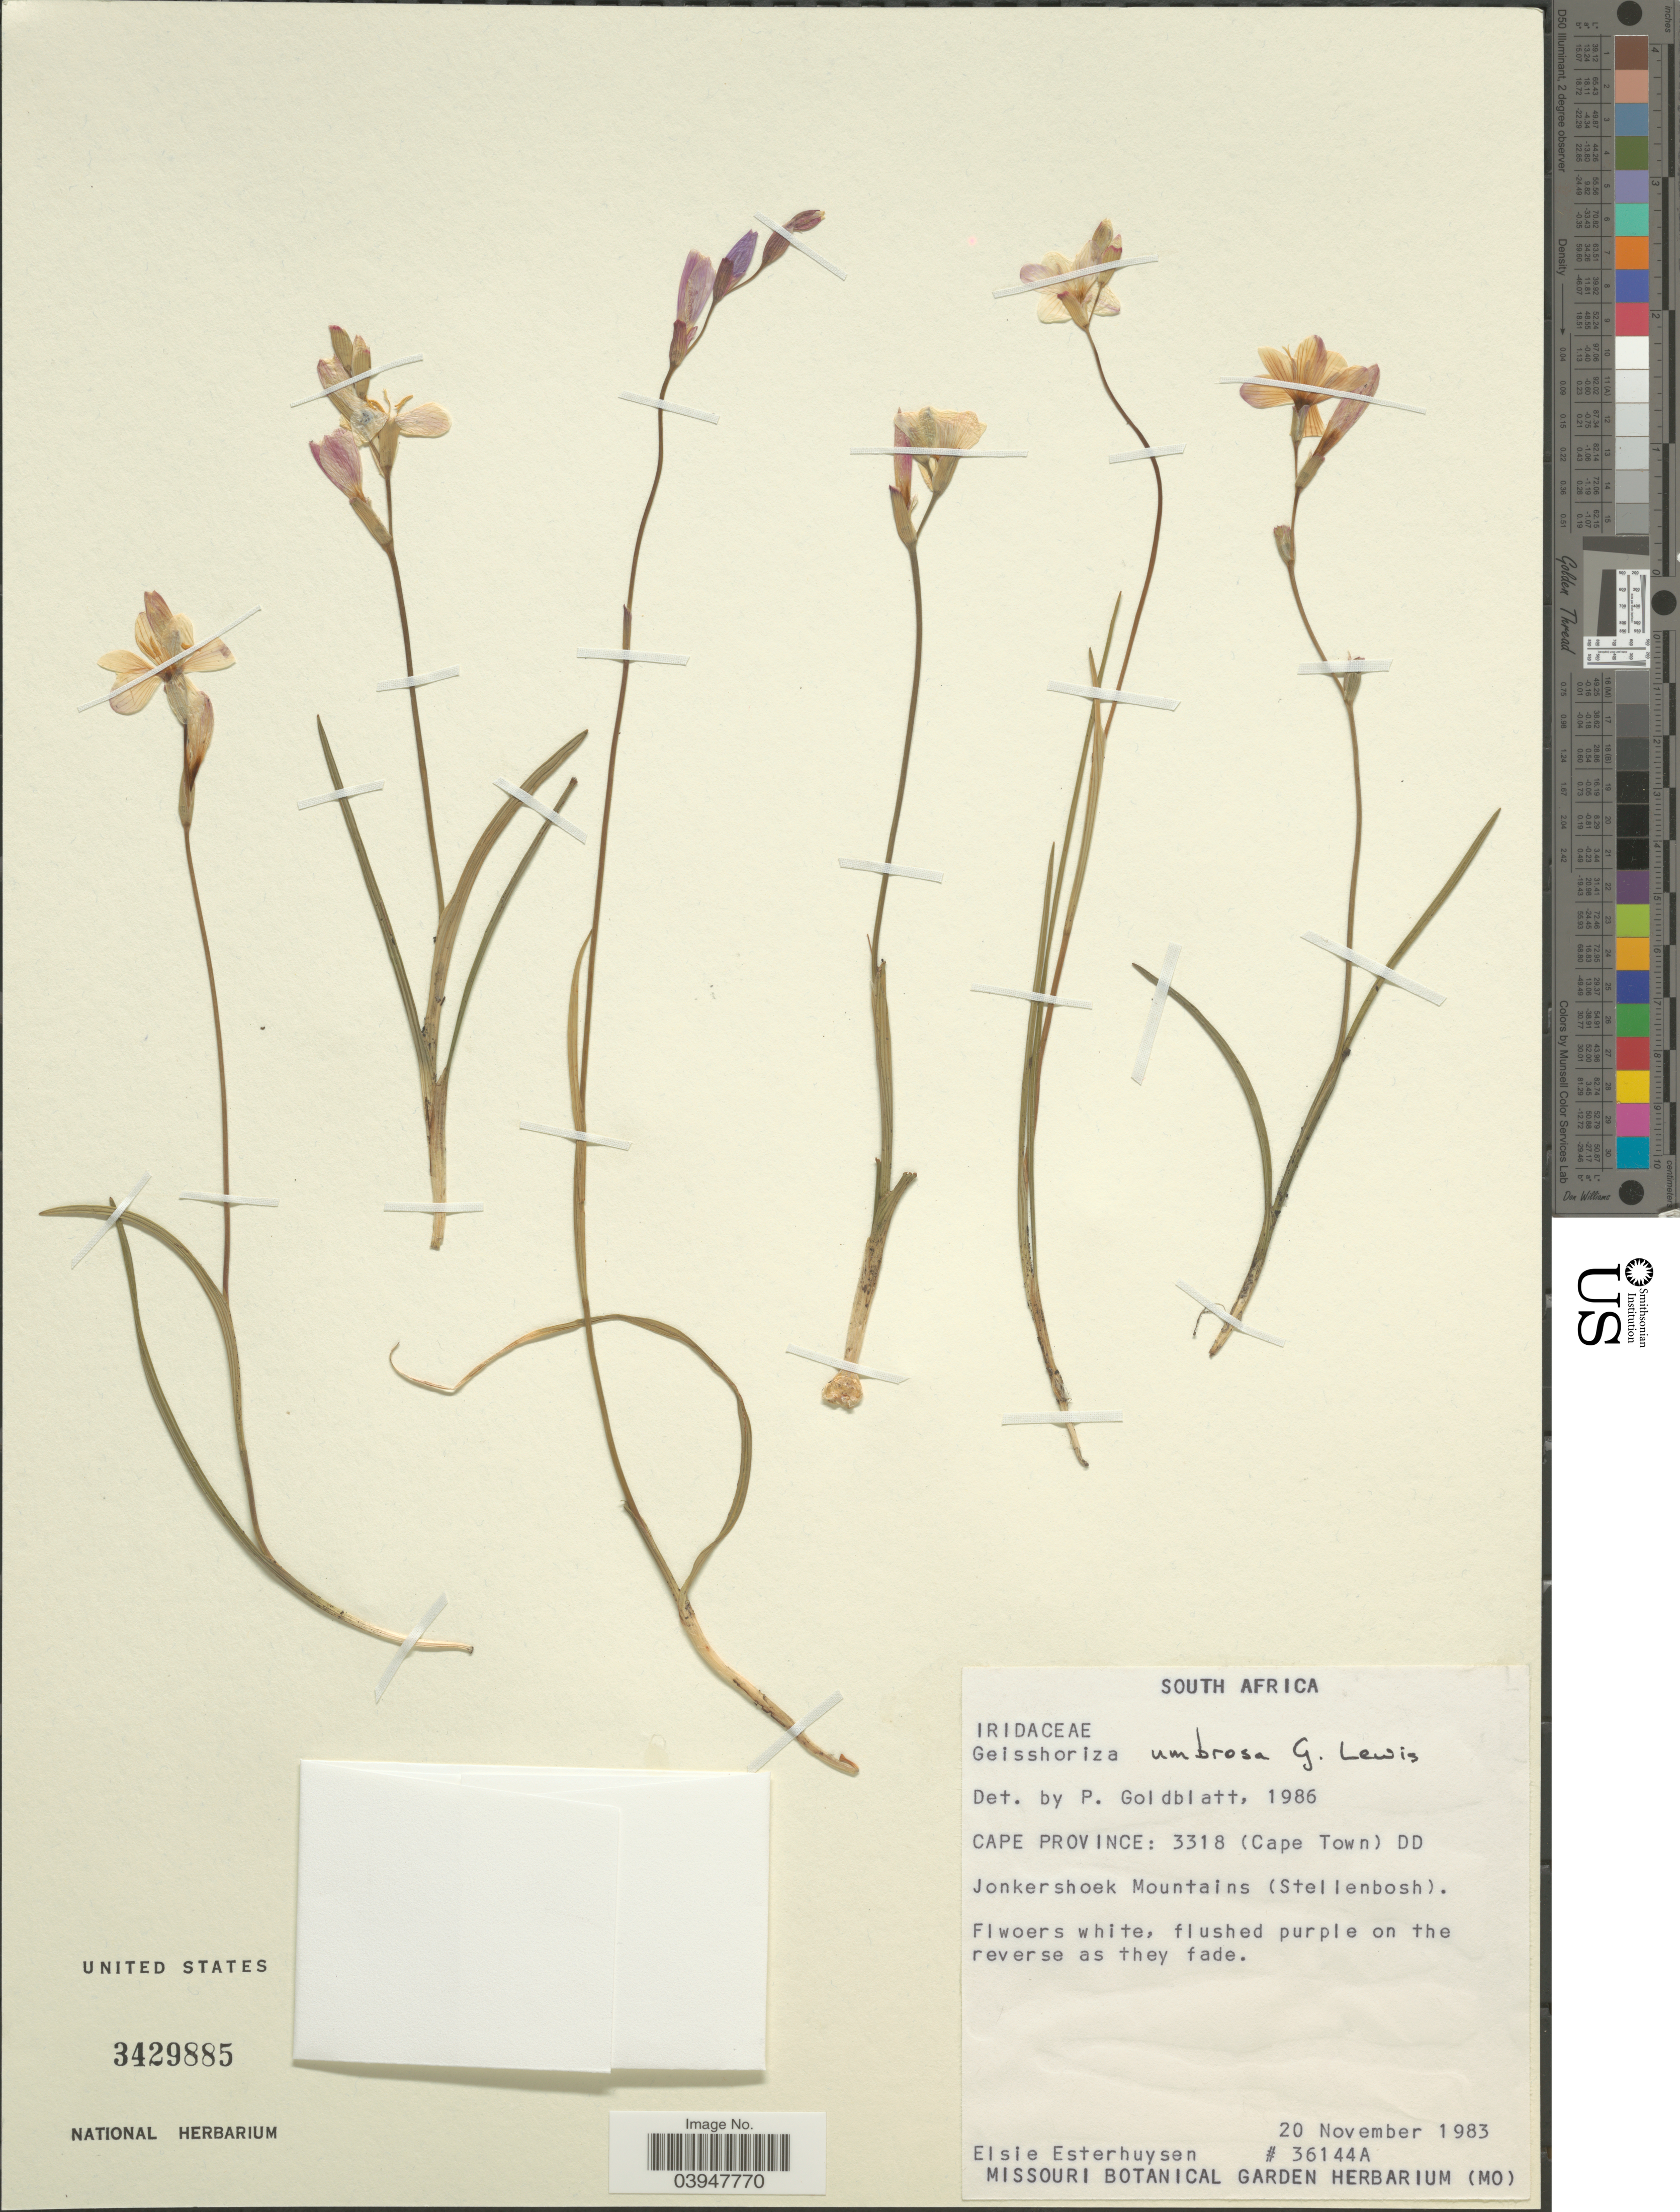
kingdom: Plantae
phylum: Tracheophyta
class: Liliopsida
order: Asparagales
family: Iridaceae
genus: Geissorhiza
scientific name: Geissorhiza umbrosa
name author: G.J. Lewis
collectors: E. E. Esterhuysen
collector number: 36144A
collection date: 1983-11-20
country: South Africa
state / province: Western Cape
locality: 3318 (Cape Town) DD. Jonkershoek Mountains (Stellenbosh).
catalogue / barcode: US 3429885